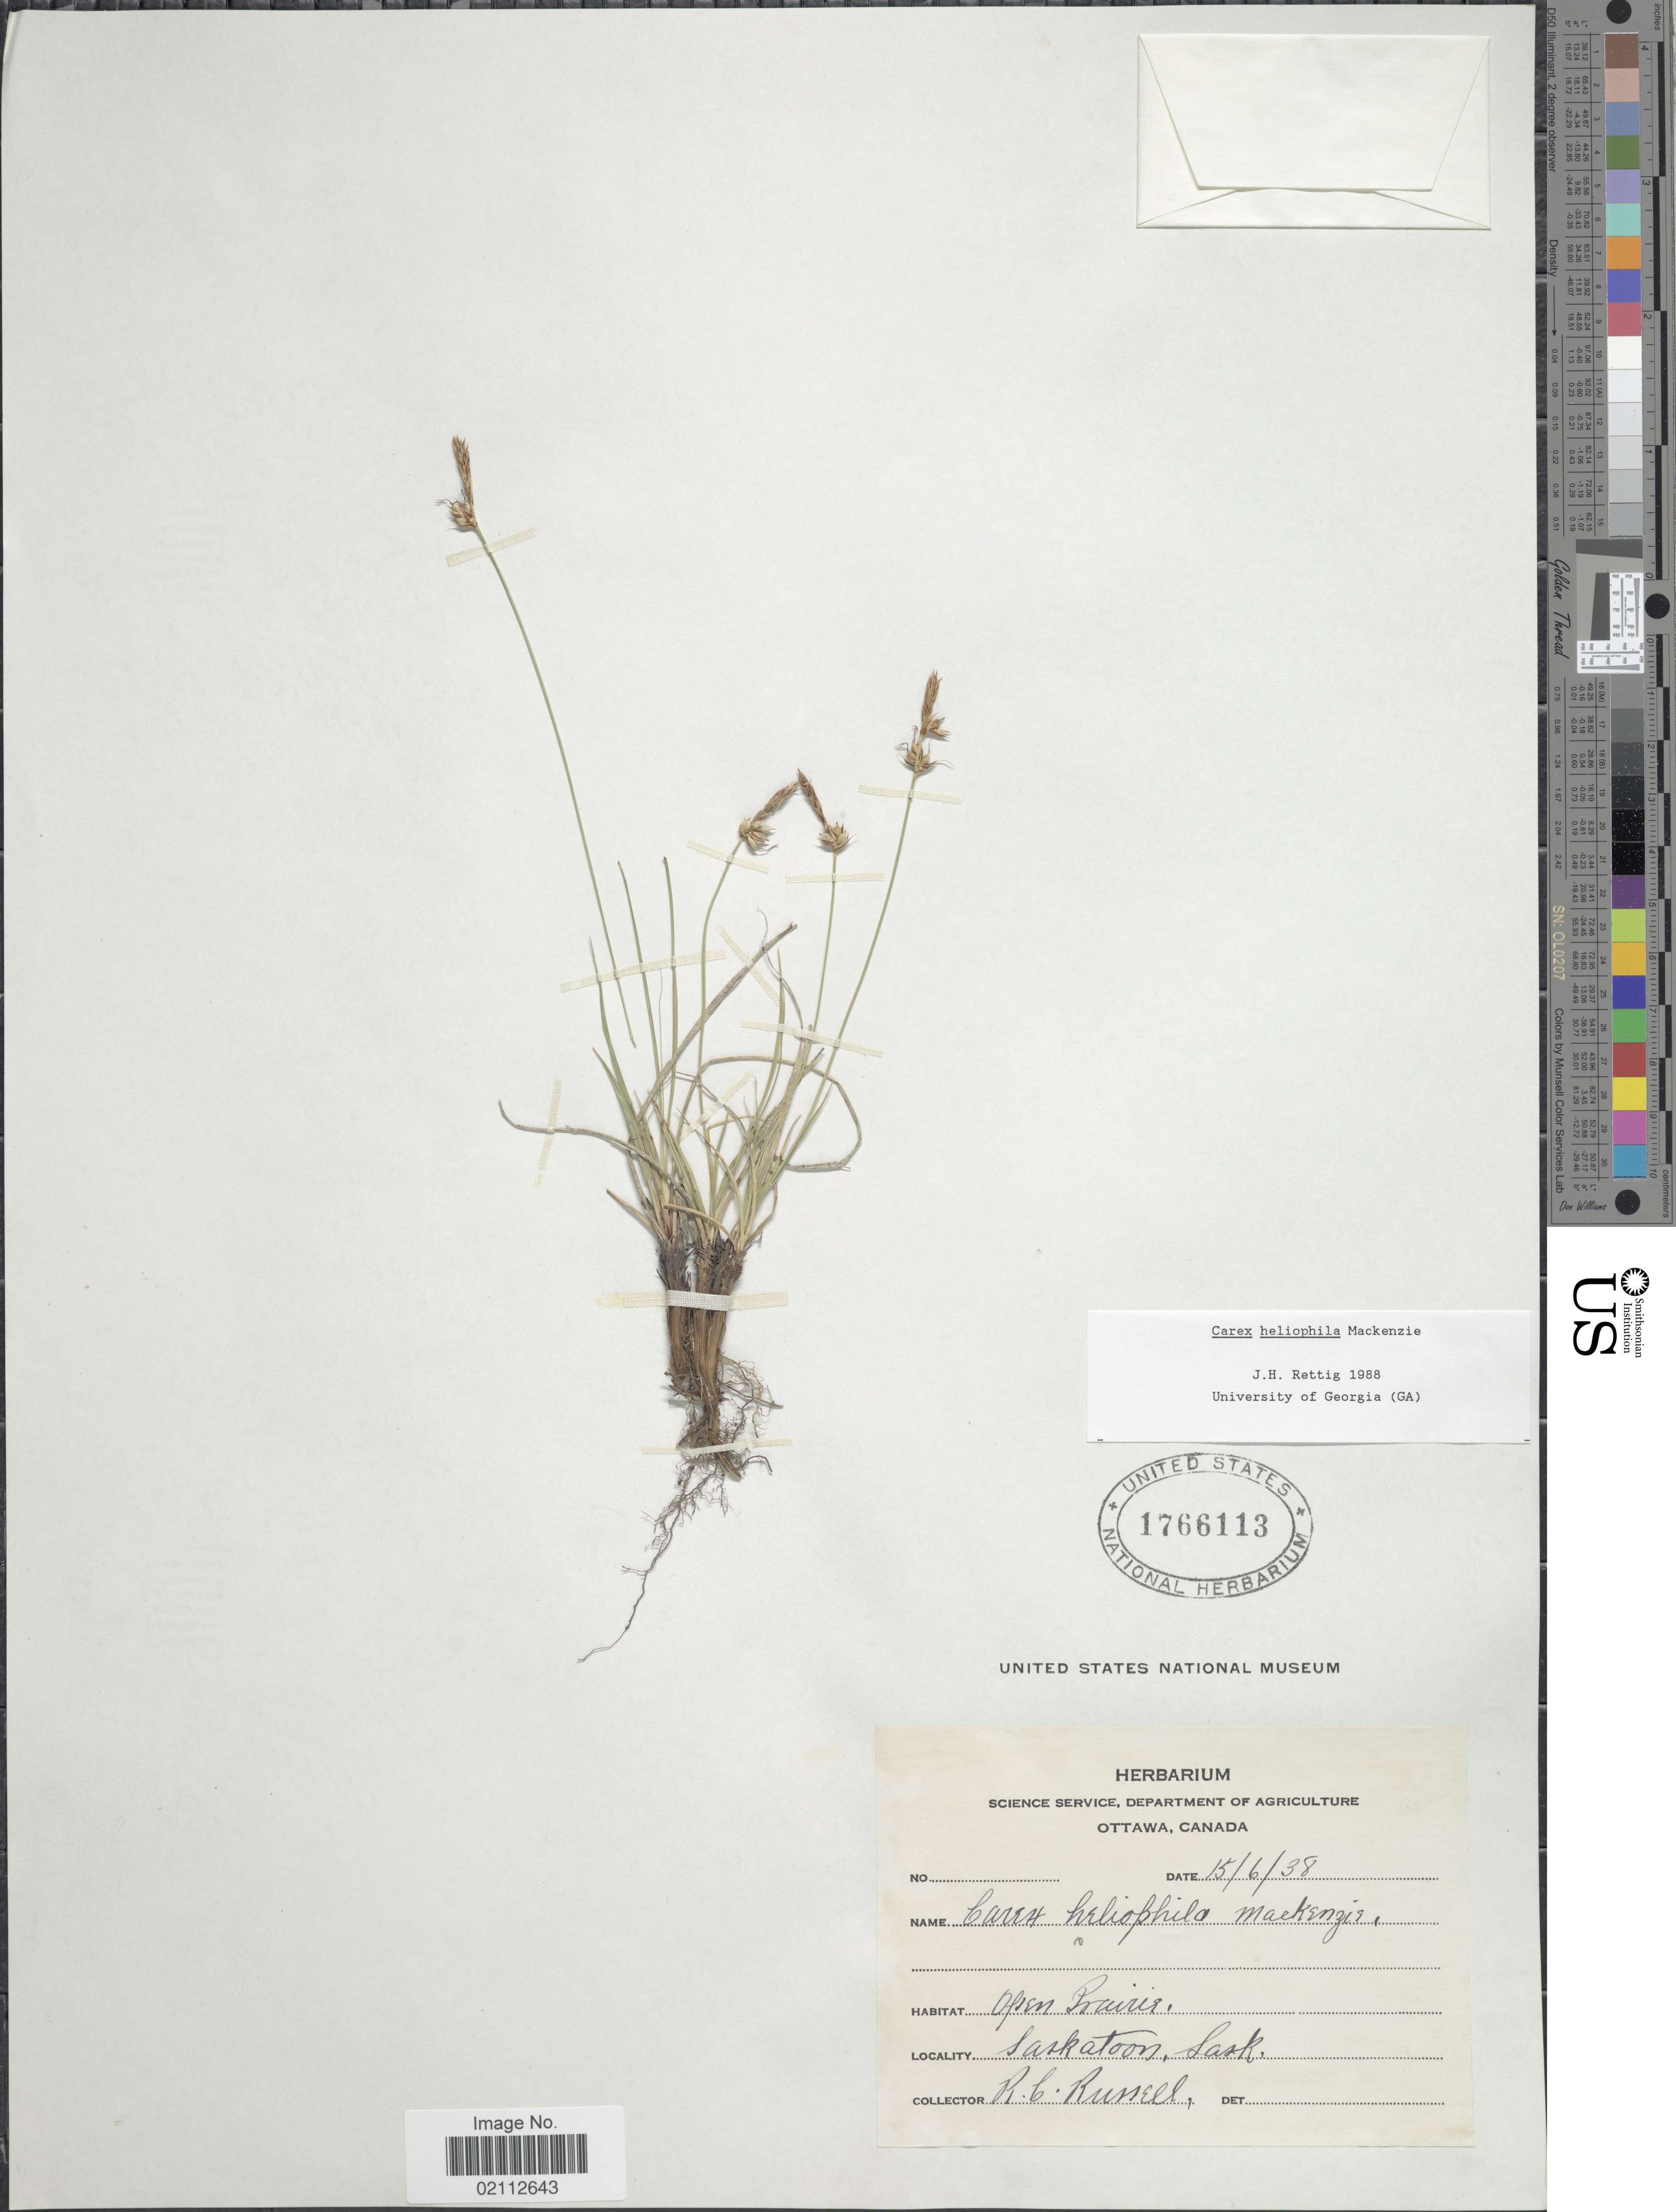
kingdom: Plantae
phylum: Tracheophyta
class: Liliopsida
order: Poales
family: Cyperaceae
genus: Carex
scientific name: Carex heliophila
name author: Mack.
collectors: R. Russell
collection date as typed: Transcribed d/m/y: 15/6/38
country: Canada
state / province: Saskatchewan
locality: Open Prairie, Saskatoon.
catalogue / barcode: US 1766113